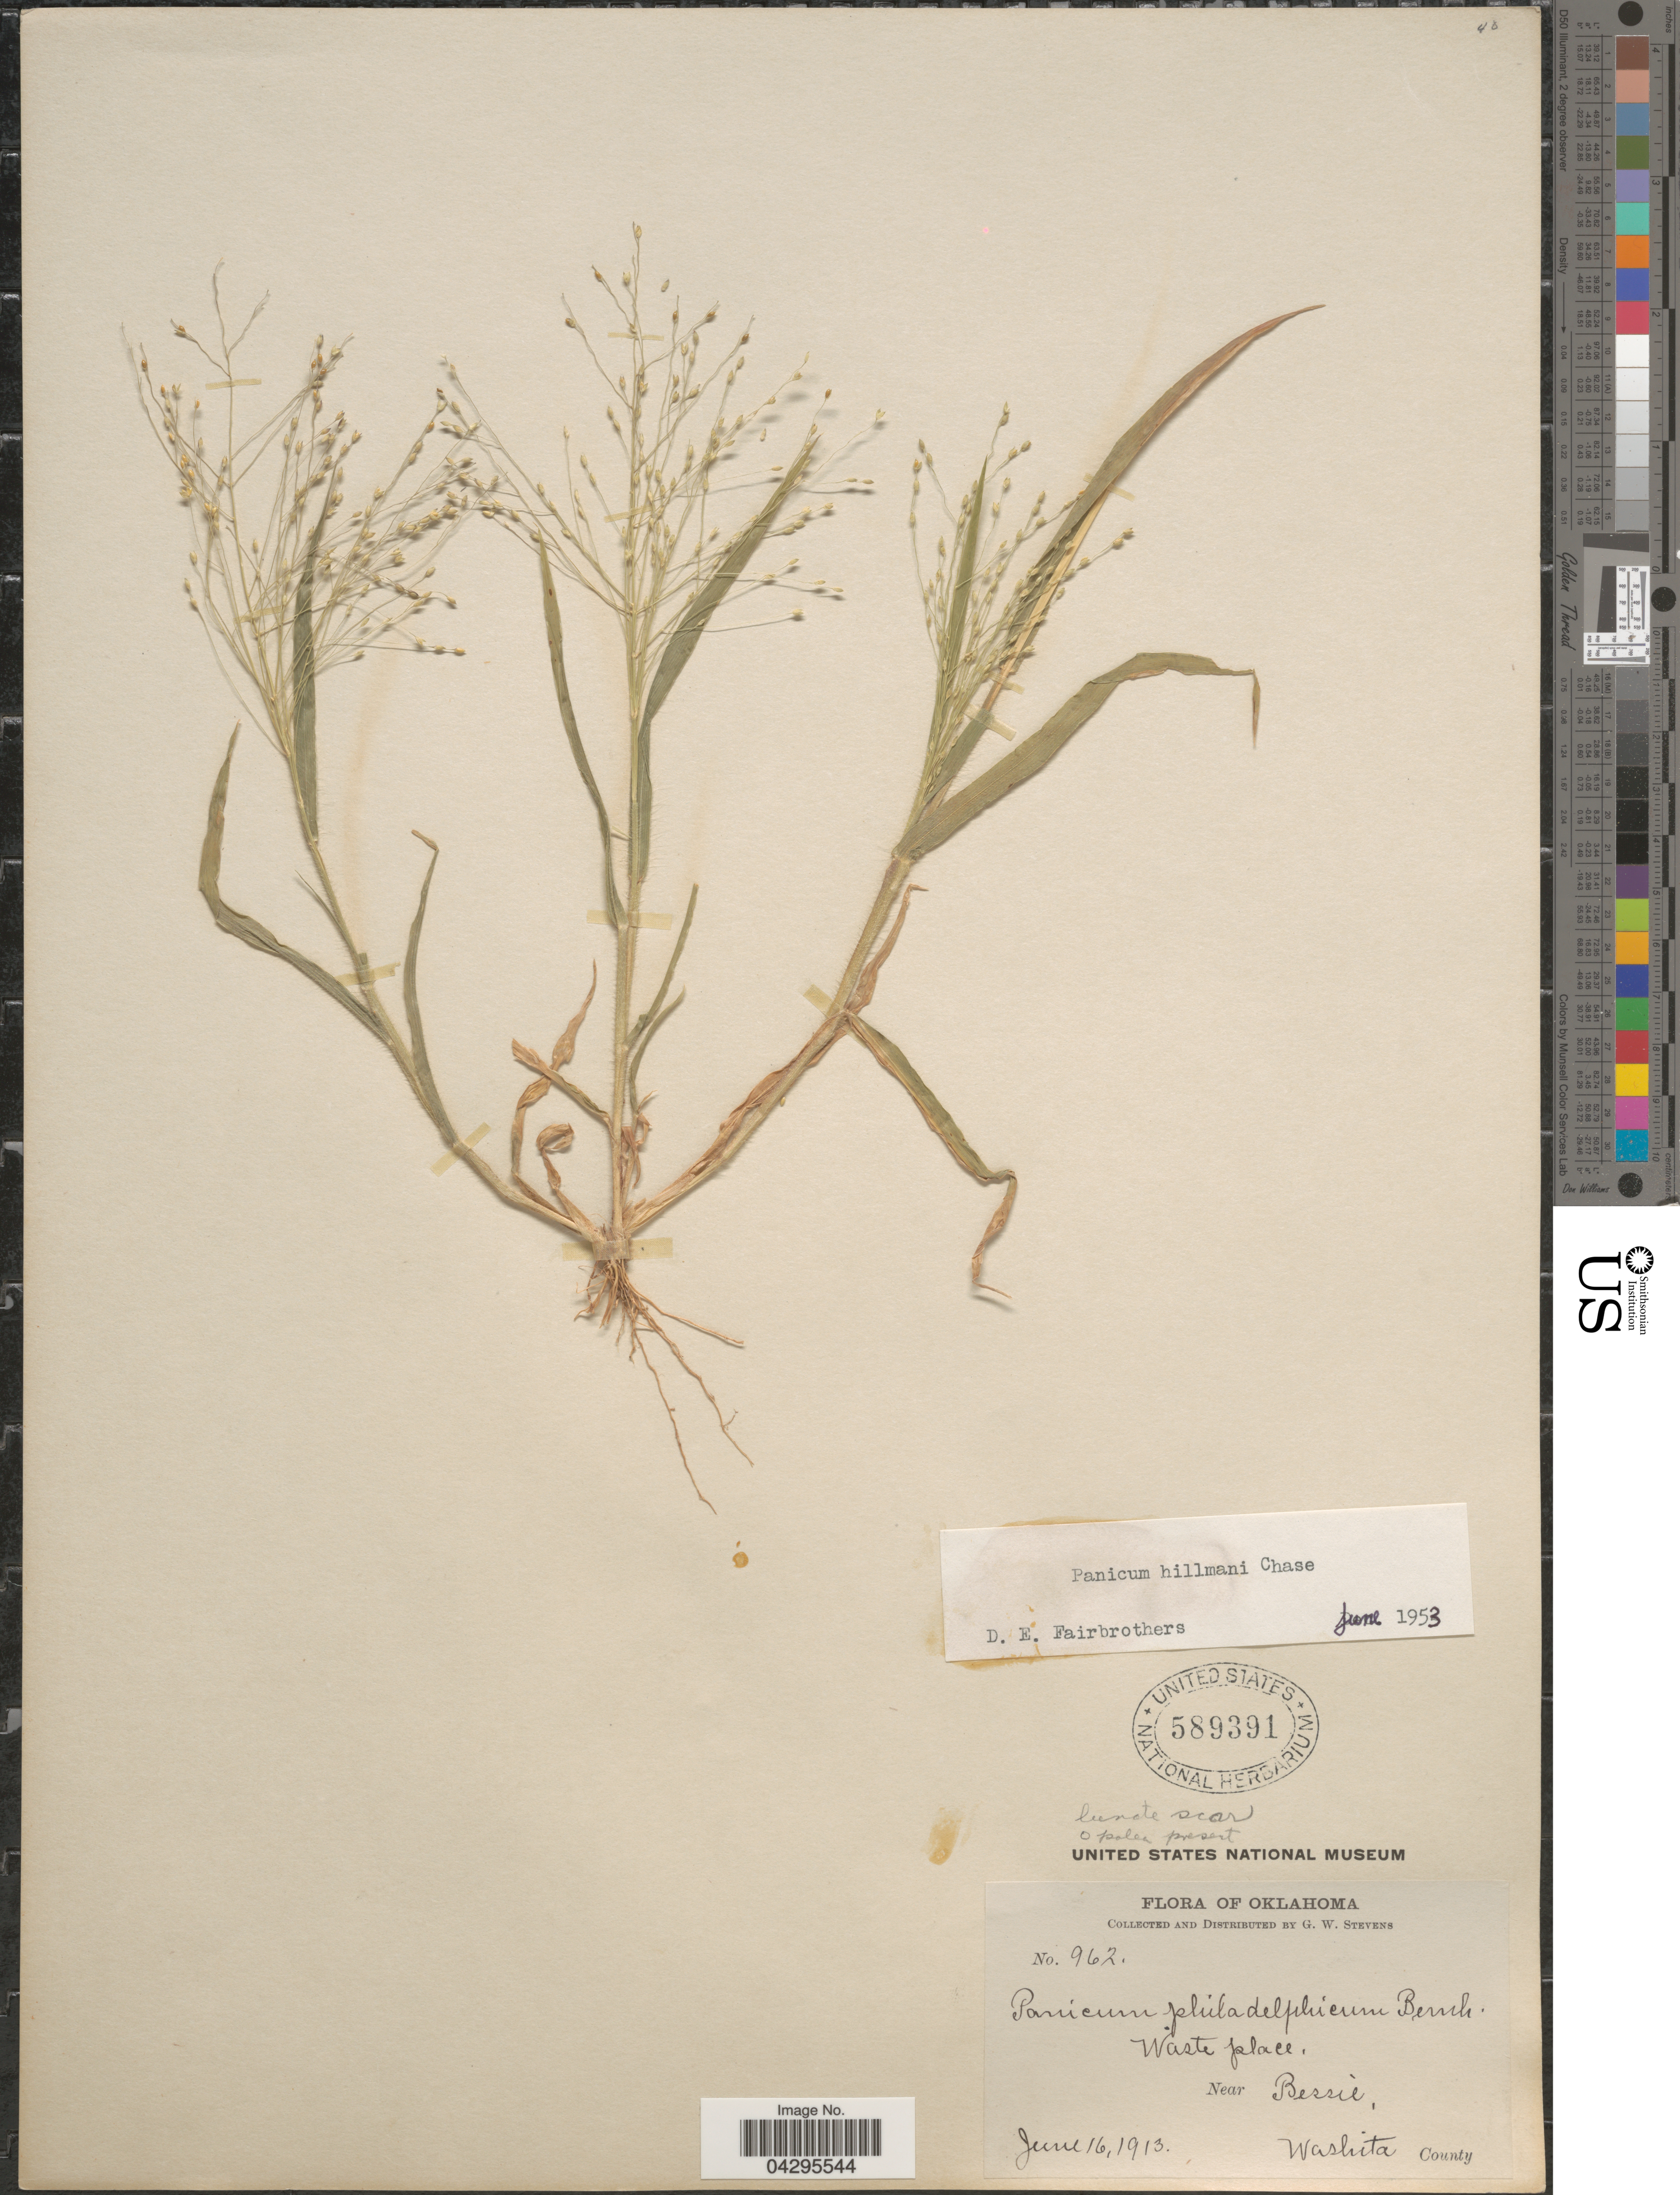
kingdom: Plantae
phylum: Tracheophyta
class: Liliopsida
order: Poales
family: Poaceae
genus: Panicum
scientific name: Panicum hillmanii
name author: Chase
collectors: G. W. Stevens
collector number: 962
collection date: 1913-06-16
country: United States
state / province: Oklahoma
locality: Near Bessie, Washita County.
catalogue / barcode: US 589391